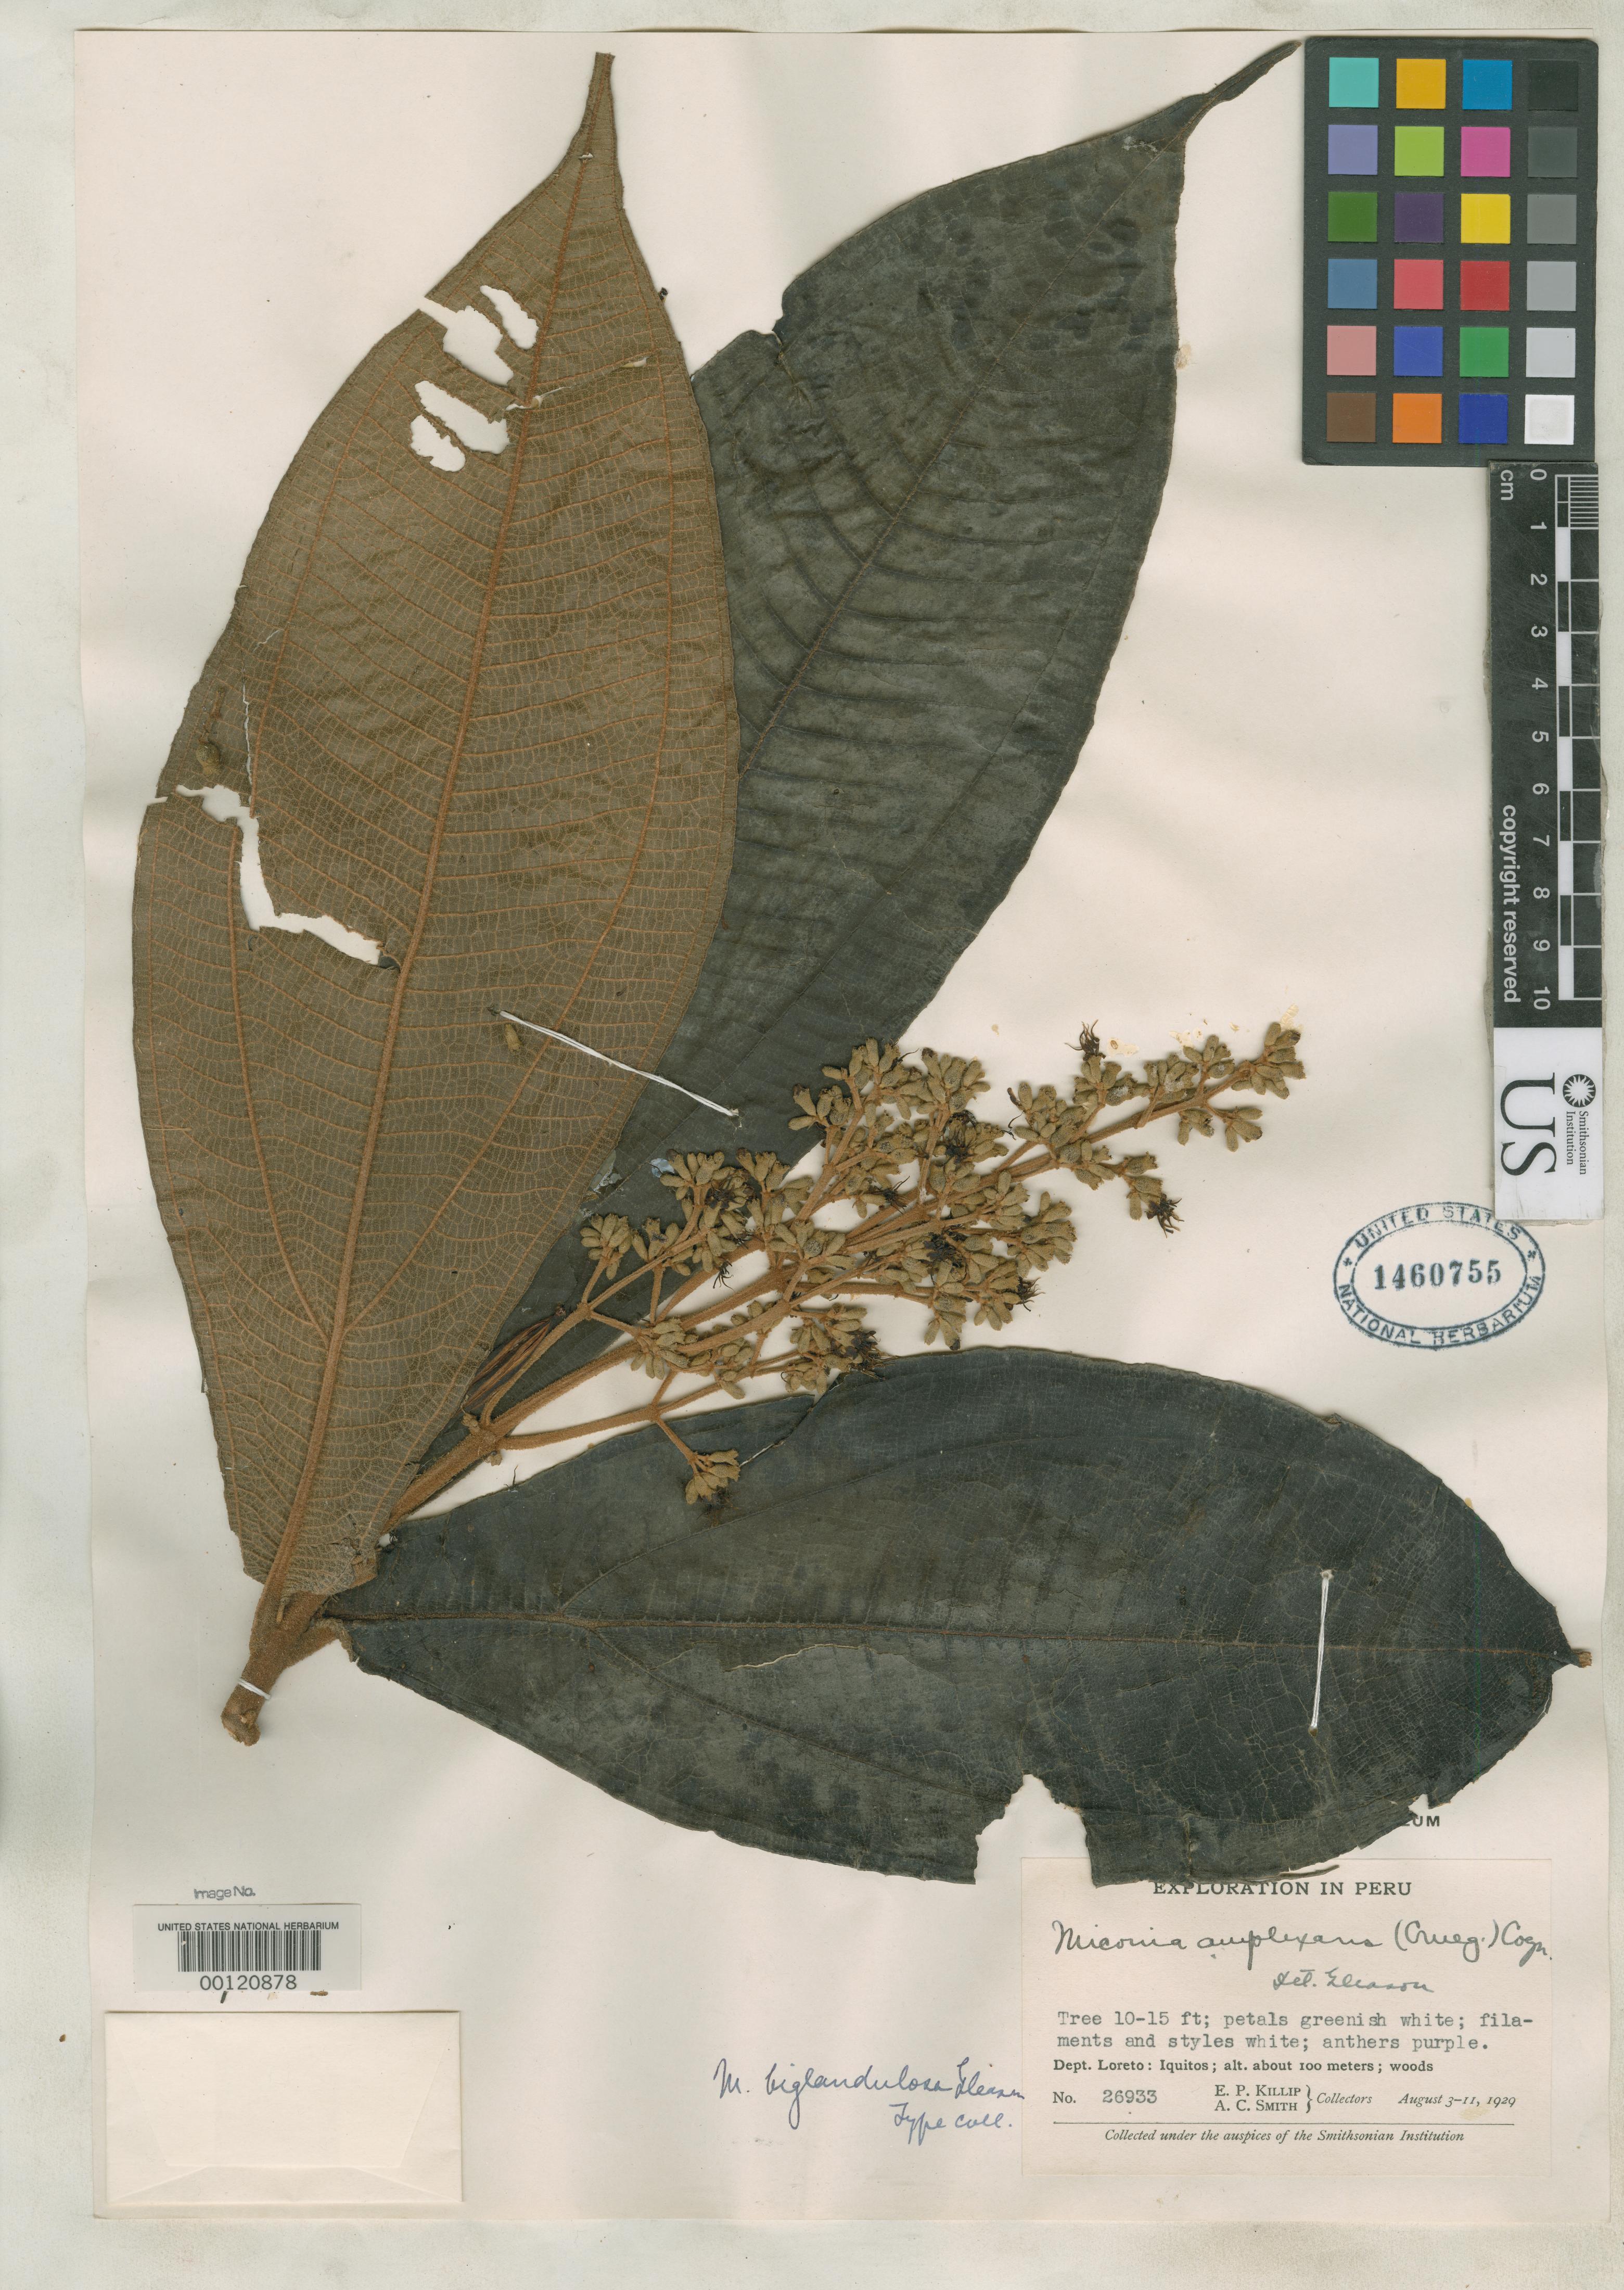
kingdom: Plantae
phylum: Tracheophyta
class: Magnoliopsida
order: Myrtales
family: Melastomataceae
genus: Miconia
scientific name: Miconia biglandulosa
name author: Gleason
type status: Isotype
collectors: E. P. Killip & A. C. Smith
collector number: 26933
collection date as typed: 03 Aug 1929 to 11 Aug 1929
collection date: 1929-08-03/1929-08-11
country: Peru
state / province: Loreto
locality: Iquitos.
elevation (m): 100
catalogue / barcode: US 1460755